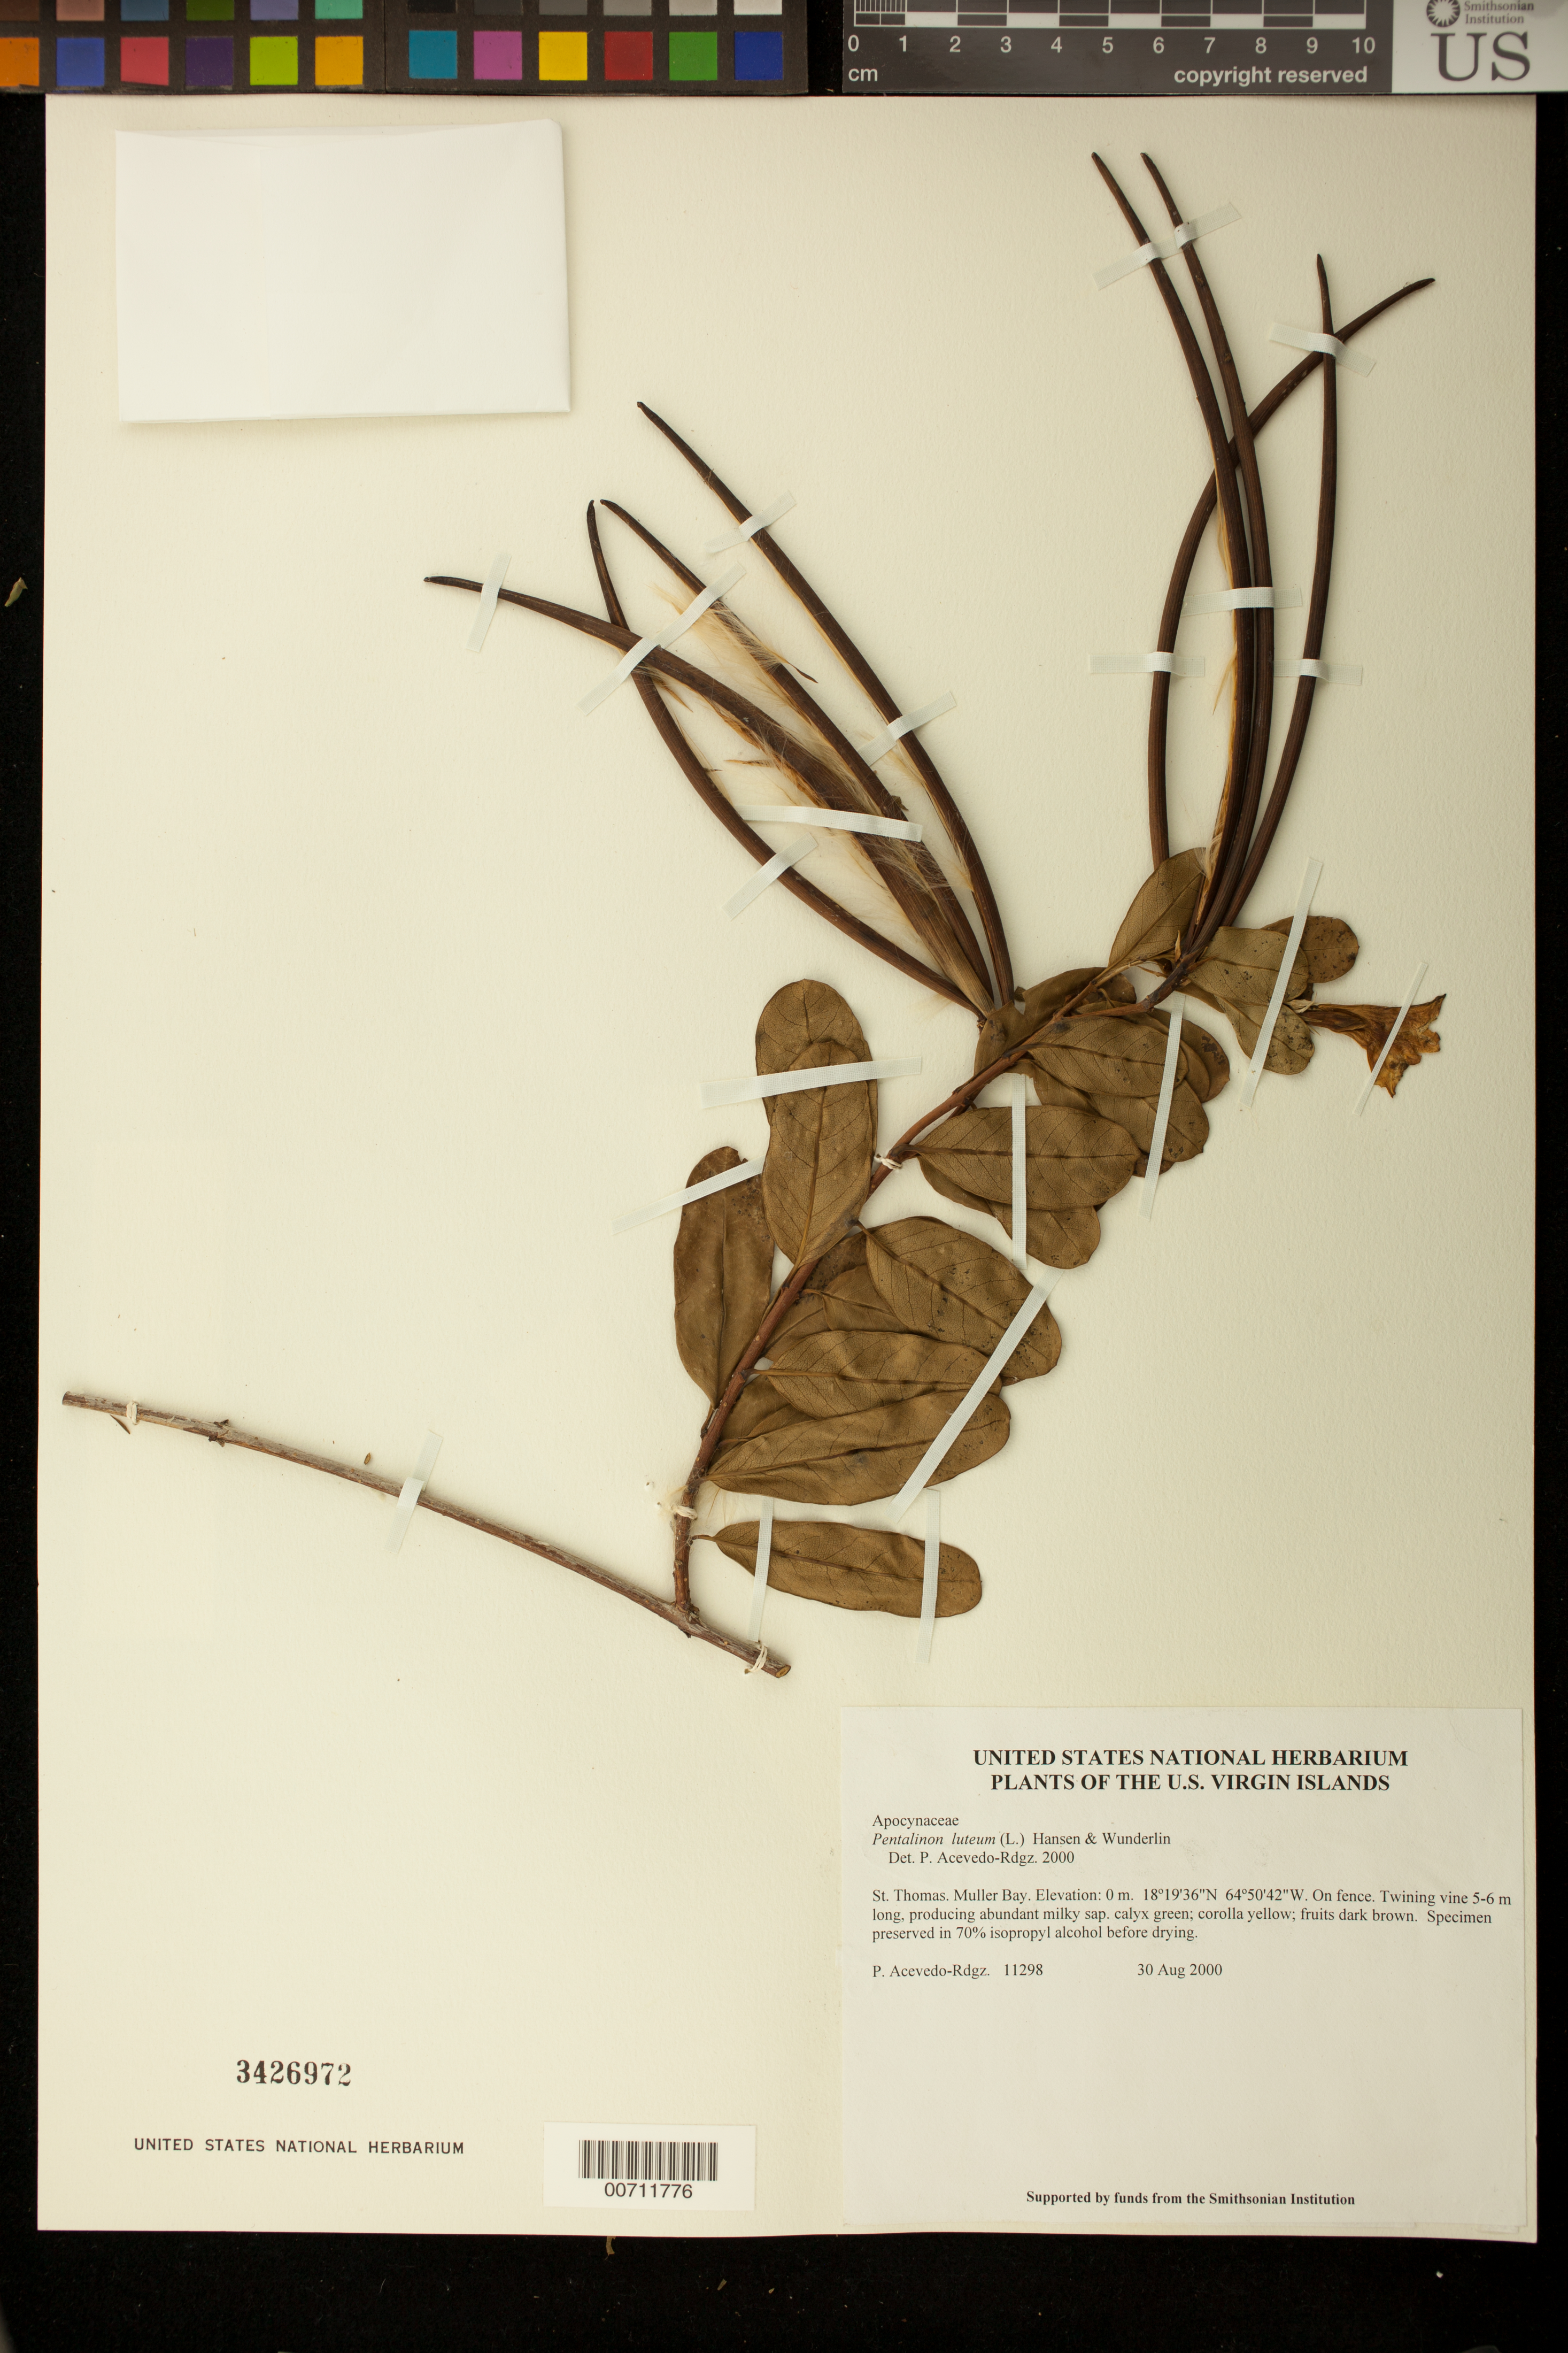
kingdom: Plantae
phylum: Tracheophyta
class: Magnoliopsida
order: Gentianales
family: Apocynaceae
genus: Pentalinon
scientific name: Pentalinon luteum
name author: (L.) B.F. Hansen & Wunderlin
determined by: Acevedo-Rodríguez, P., (BOT), Smithsonian Institution - National Museum of Natural History (UNITED STATES)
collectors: P. Acevedo-Rodr.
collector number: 11298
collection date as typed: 30 Aug 2000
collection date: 2000-08-30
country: U.S. Virgin Islands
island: St. Thomas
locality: Muller Bay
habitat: On fence.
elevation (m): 0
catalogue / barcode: US 3426972